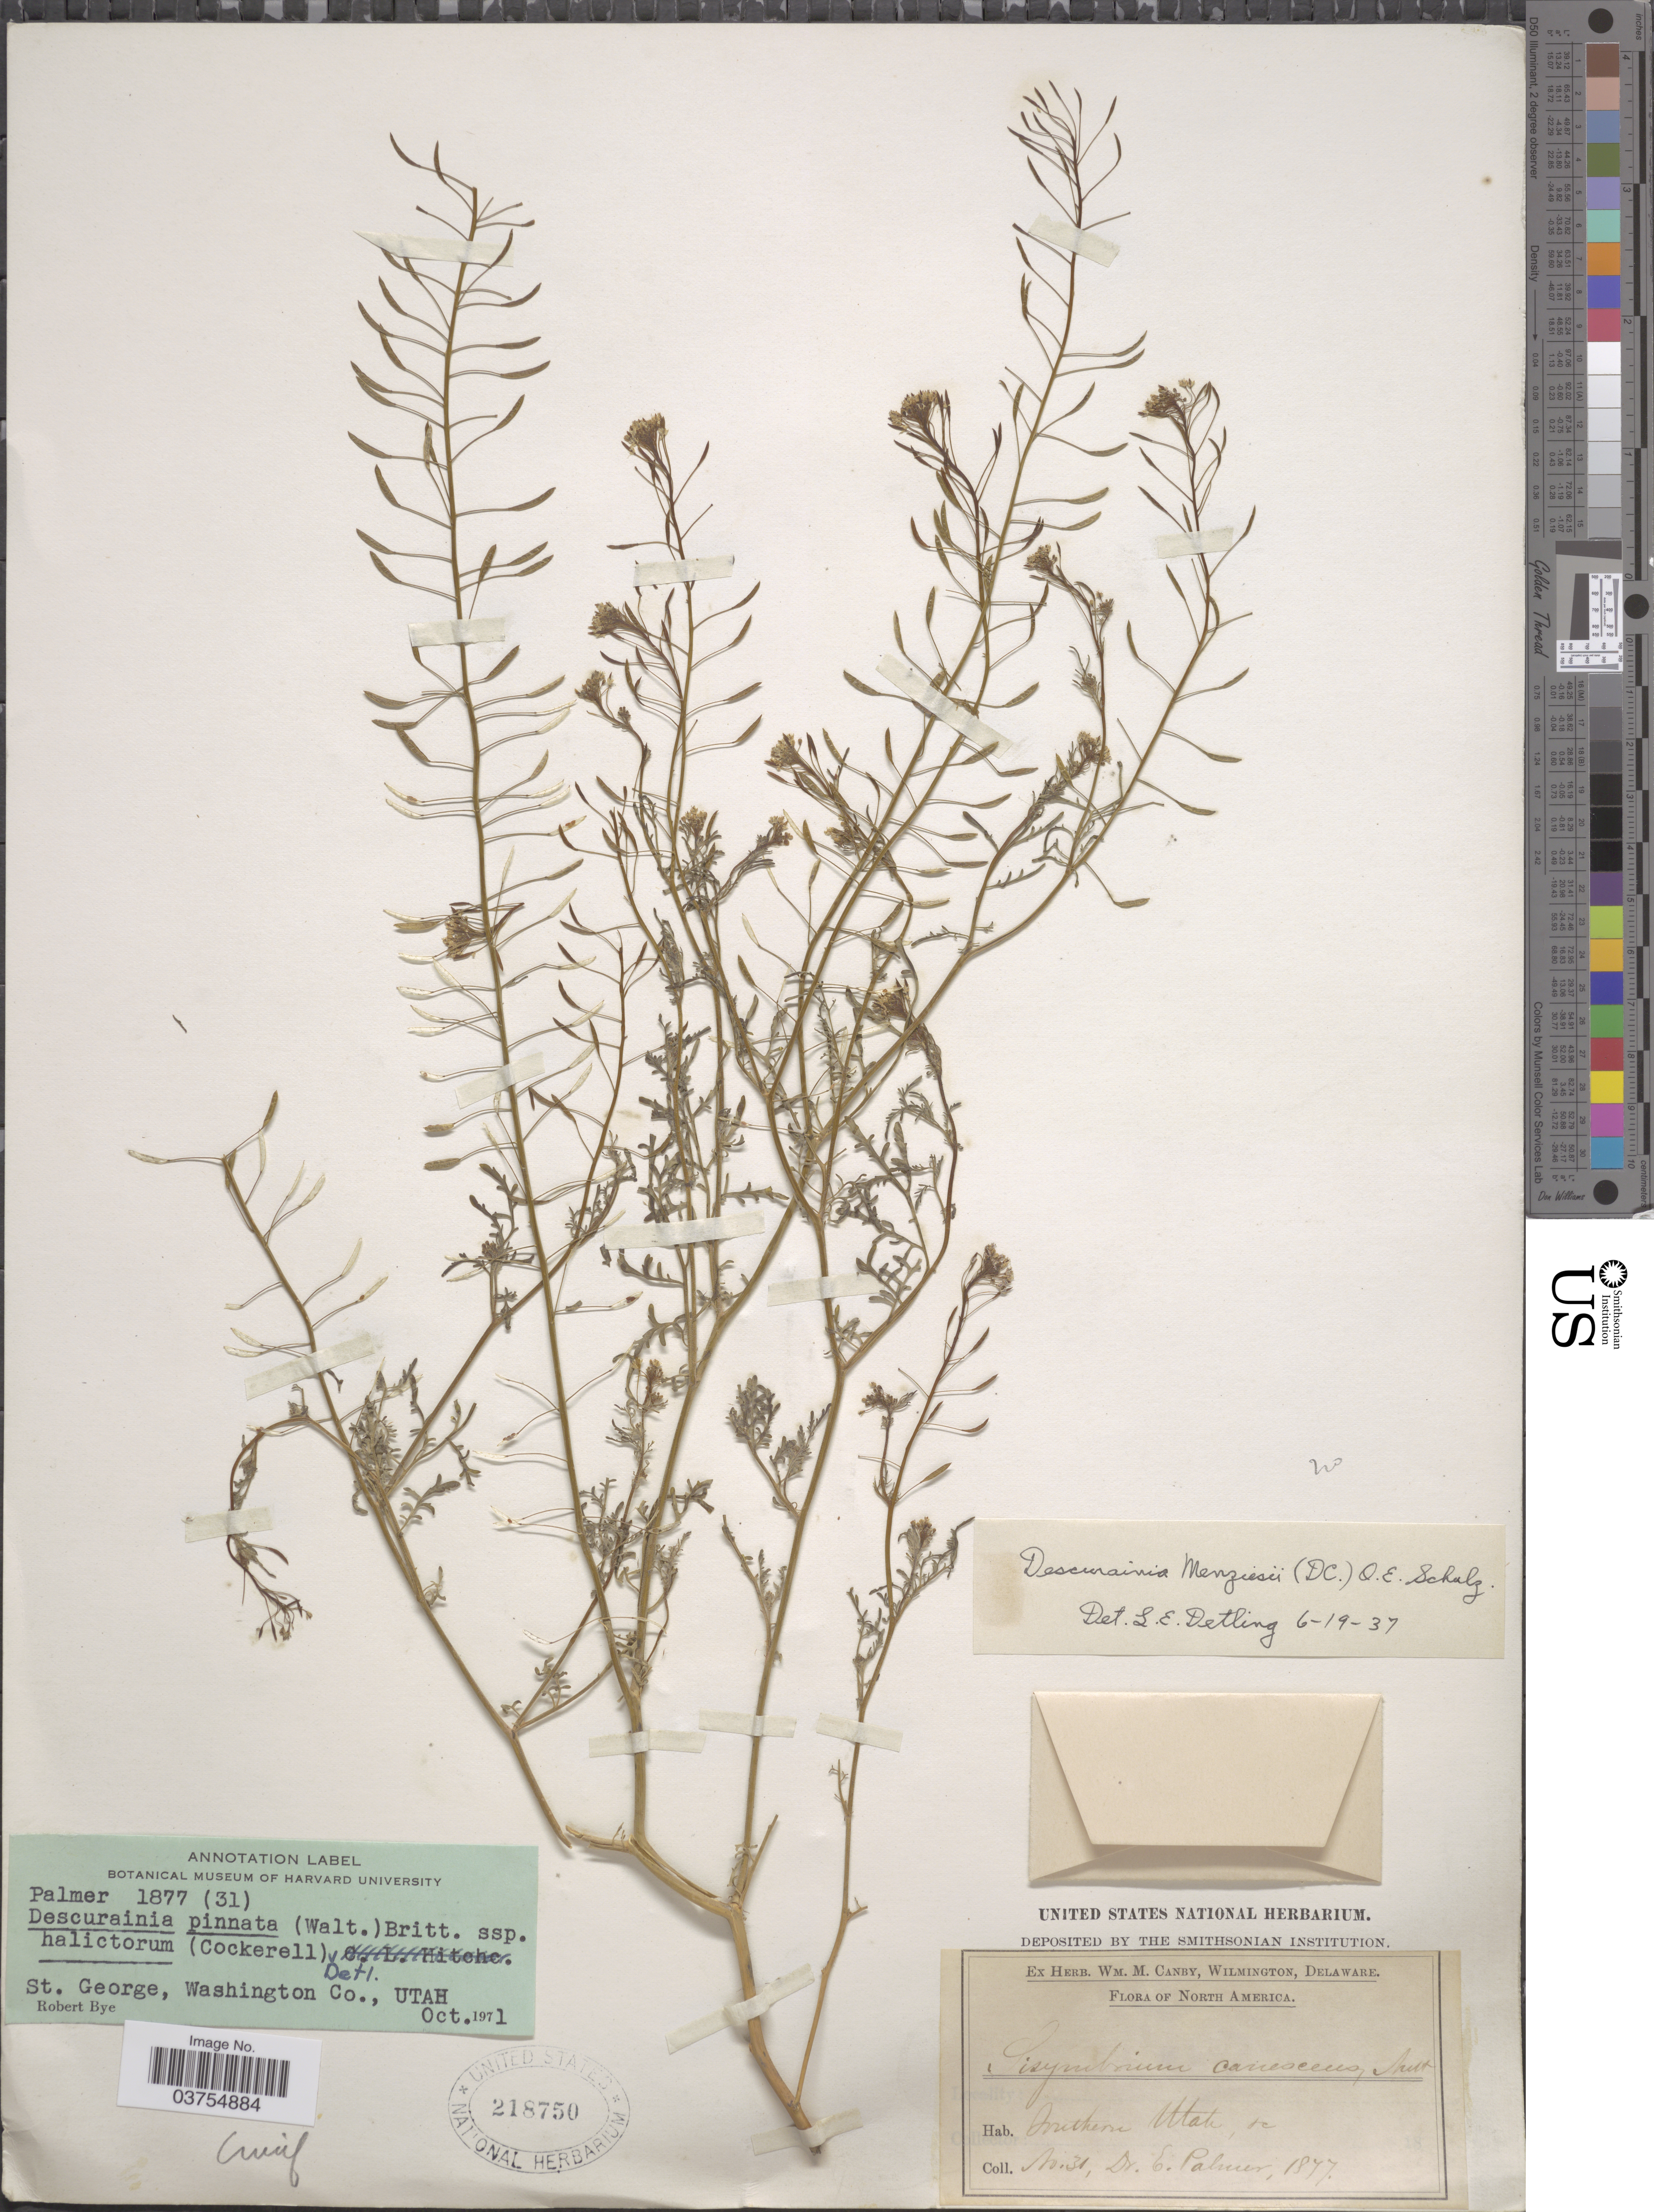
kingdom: Plantae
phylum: Tracheophyta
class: Magnoliopsida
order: Brassicales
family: Brassicaceae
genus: Descurainia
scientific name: Descurainia pinnata subsp. halictorum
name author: (Cockerell) Detling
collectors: E. Palmer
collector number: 31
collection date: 1877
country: United States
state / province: Utah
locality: St. George, Washington Co. [unsure placement] Southern Utah.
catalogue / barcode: US 218750